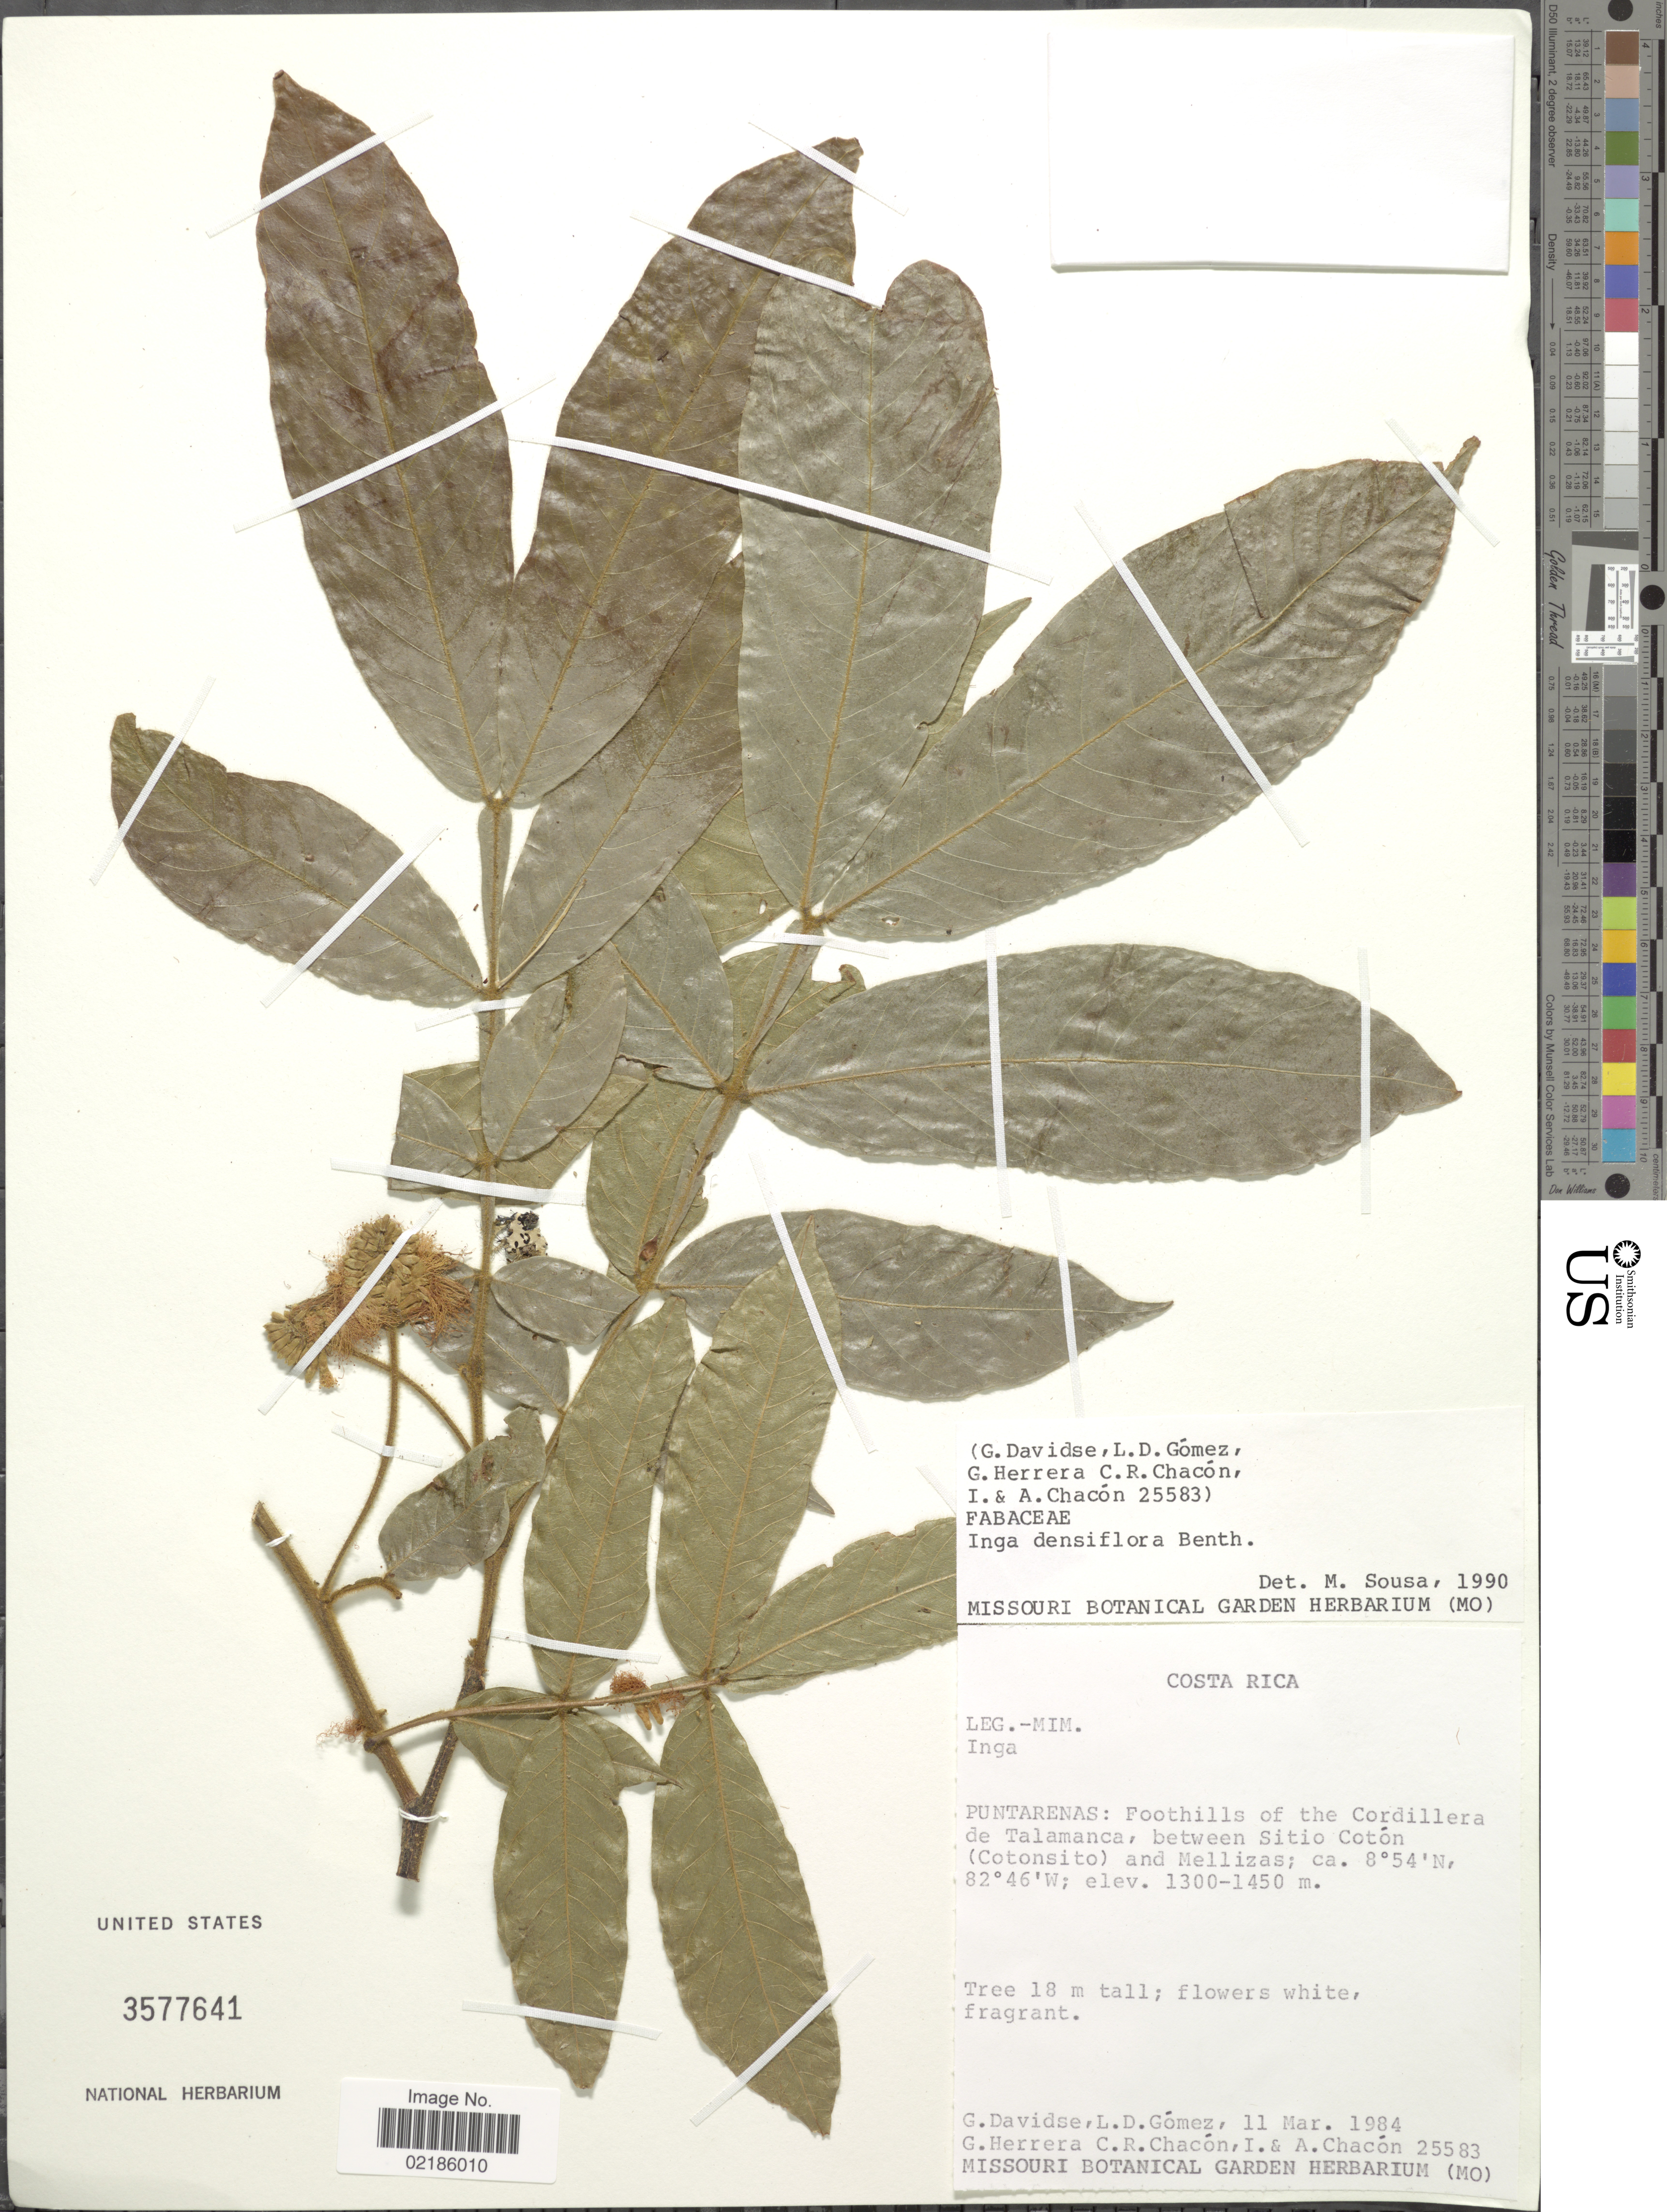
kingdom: Plantae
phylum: Tracheophyta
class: Magnoliopsida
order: Fabales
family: Fabaceae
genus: Inga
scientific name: Inga densiflora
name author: Benth.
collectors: G. Davidse, L. Gomez, G. Herrera, C. Chacon & et al.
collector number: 25583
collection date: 1984-03-11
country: Costa Rica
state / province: Puntarenas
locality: Foothhills of the Cordillera de Talamanca, between Sitio Coton (Cotonside) and Mellizas.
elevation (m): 1300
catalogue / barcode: US 3577641